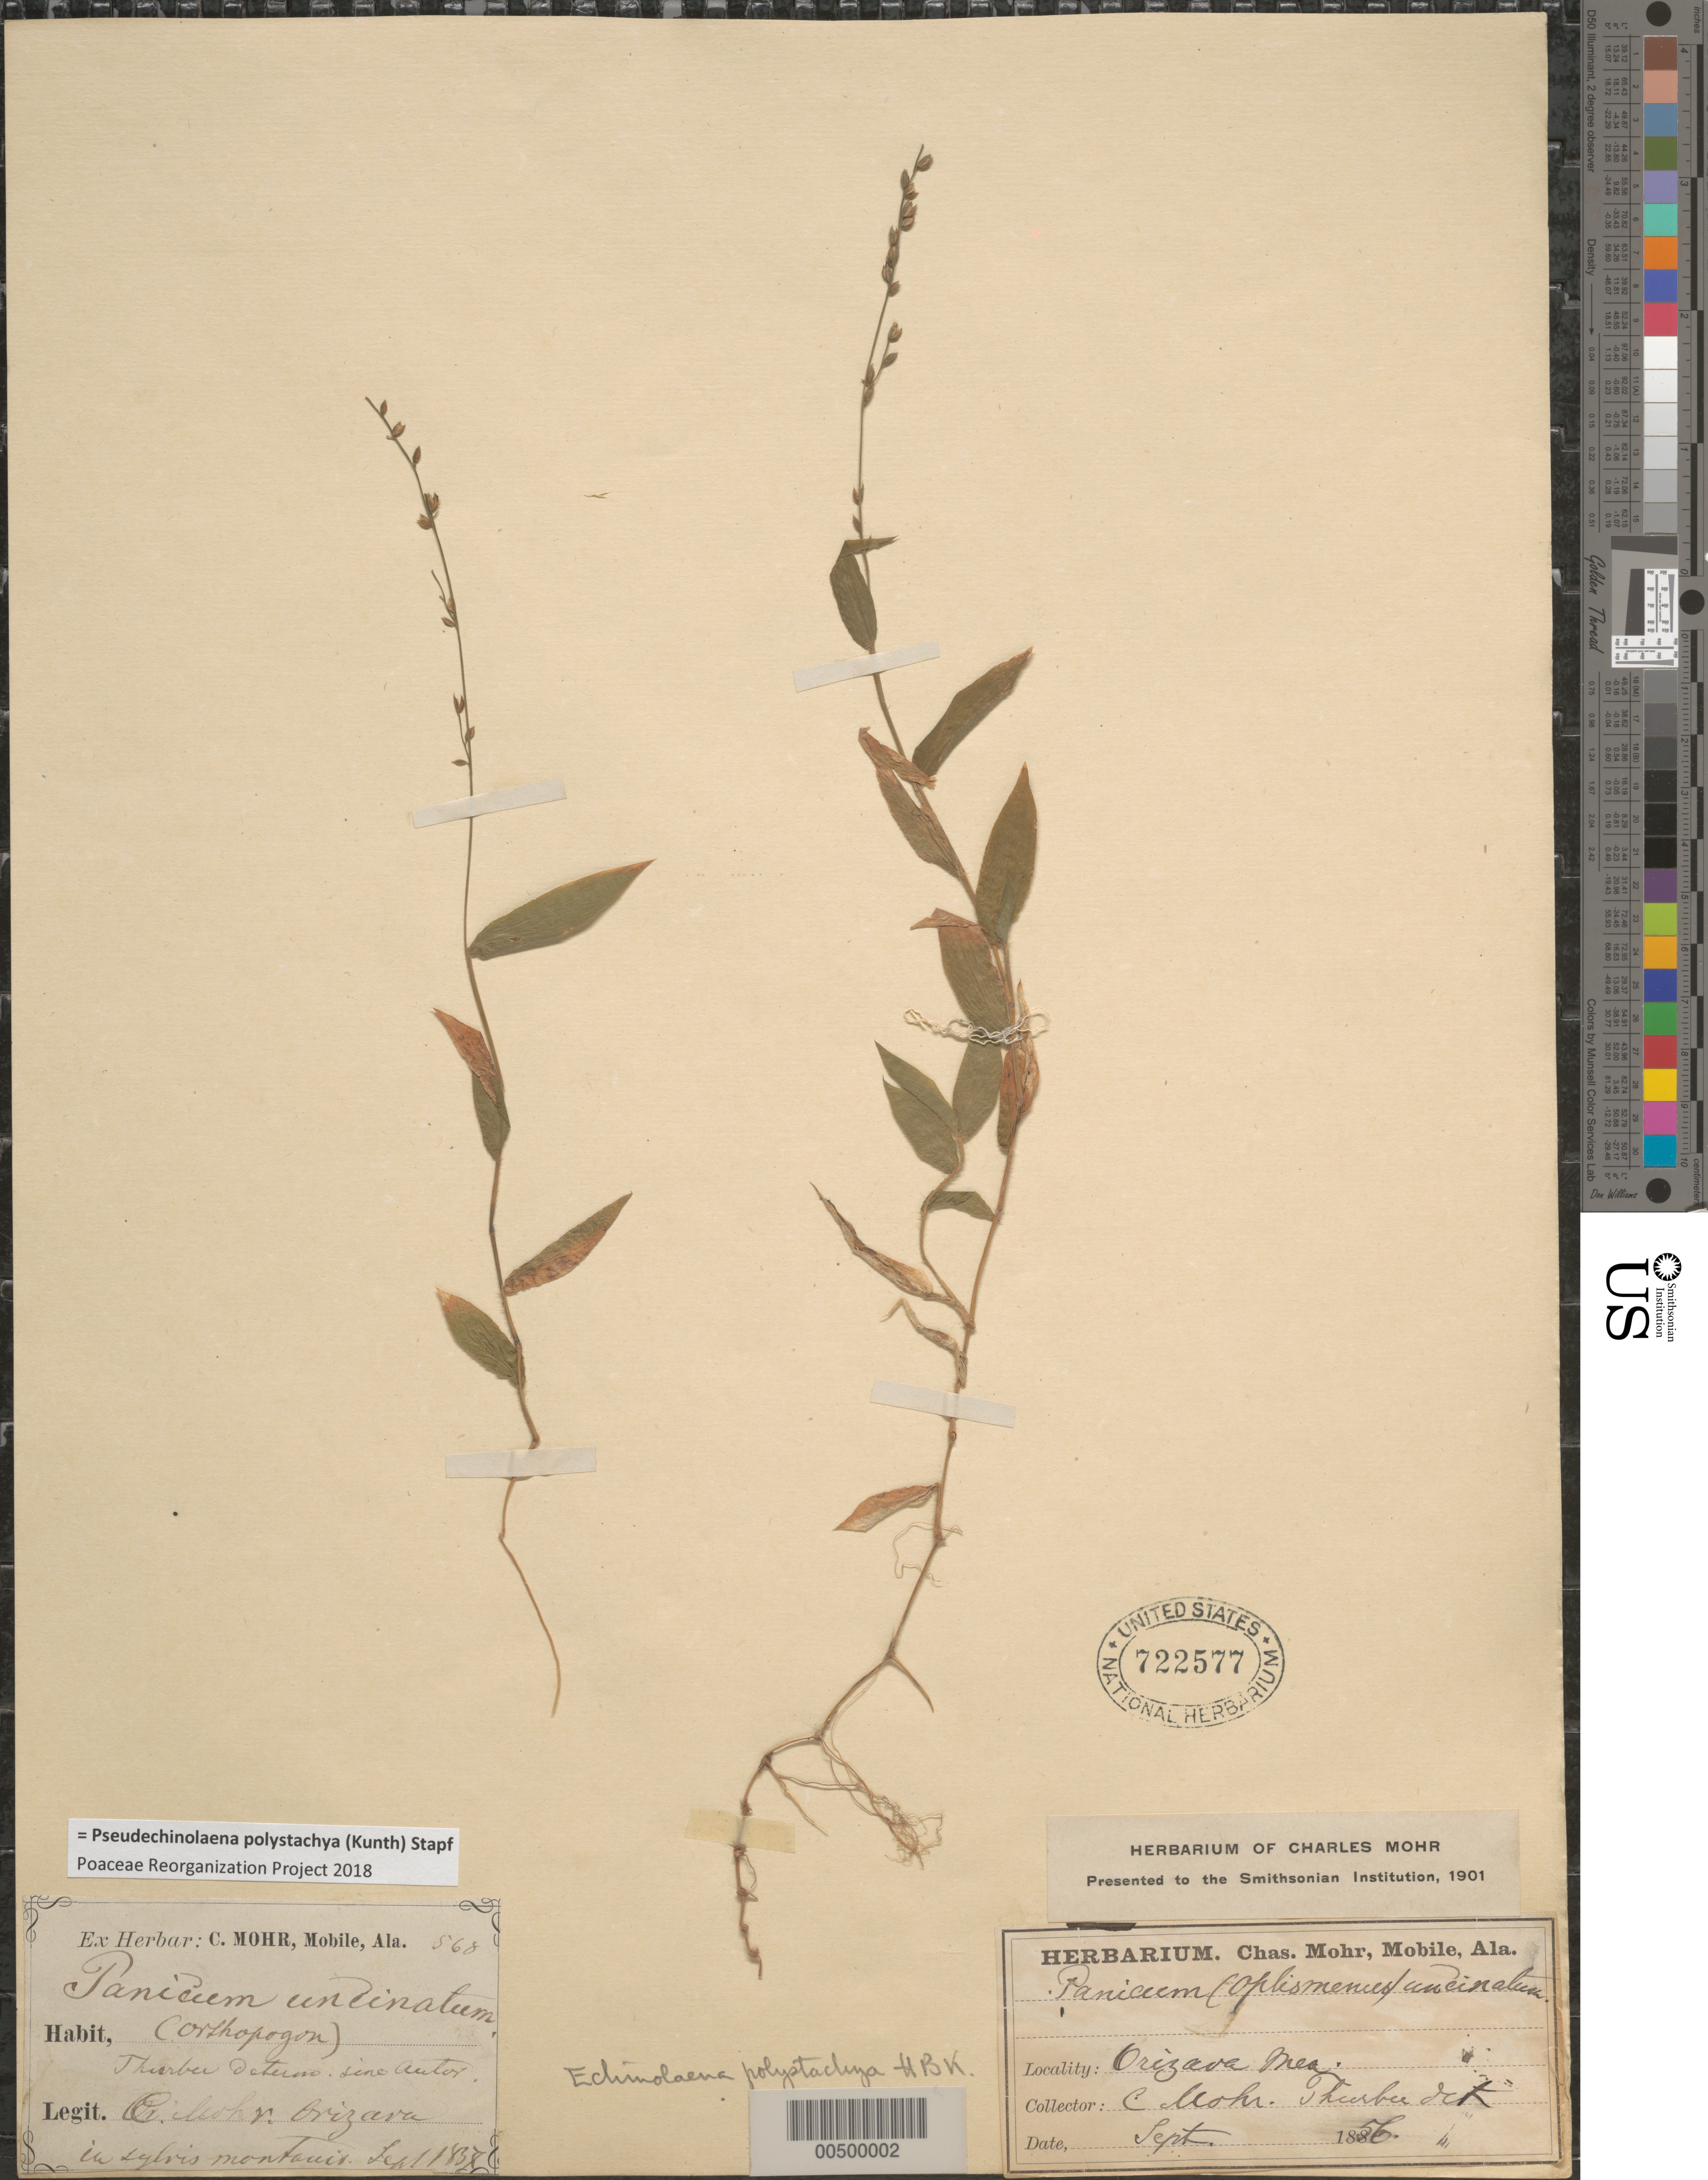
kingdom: Plantae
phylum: Tracheophyta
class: Liliopsida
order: Poales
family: Poaceae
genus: Pseudechinolaena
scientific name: Pseudechinolaena polystachya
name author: (Kunth) Stapf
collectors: C. T. Mohr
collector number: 568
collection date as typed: Sep 1856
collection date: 1856-09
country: Mexico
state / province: Veracruz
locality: Orizaba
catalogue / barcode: US 722577